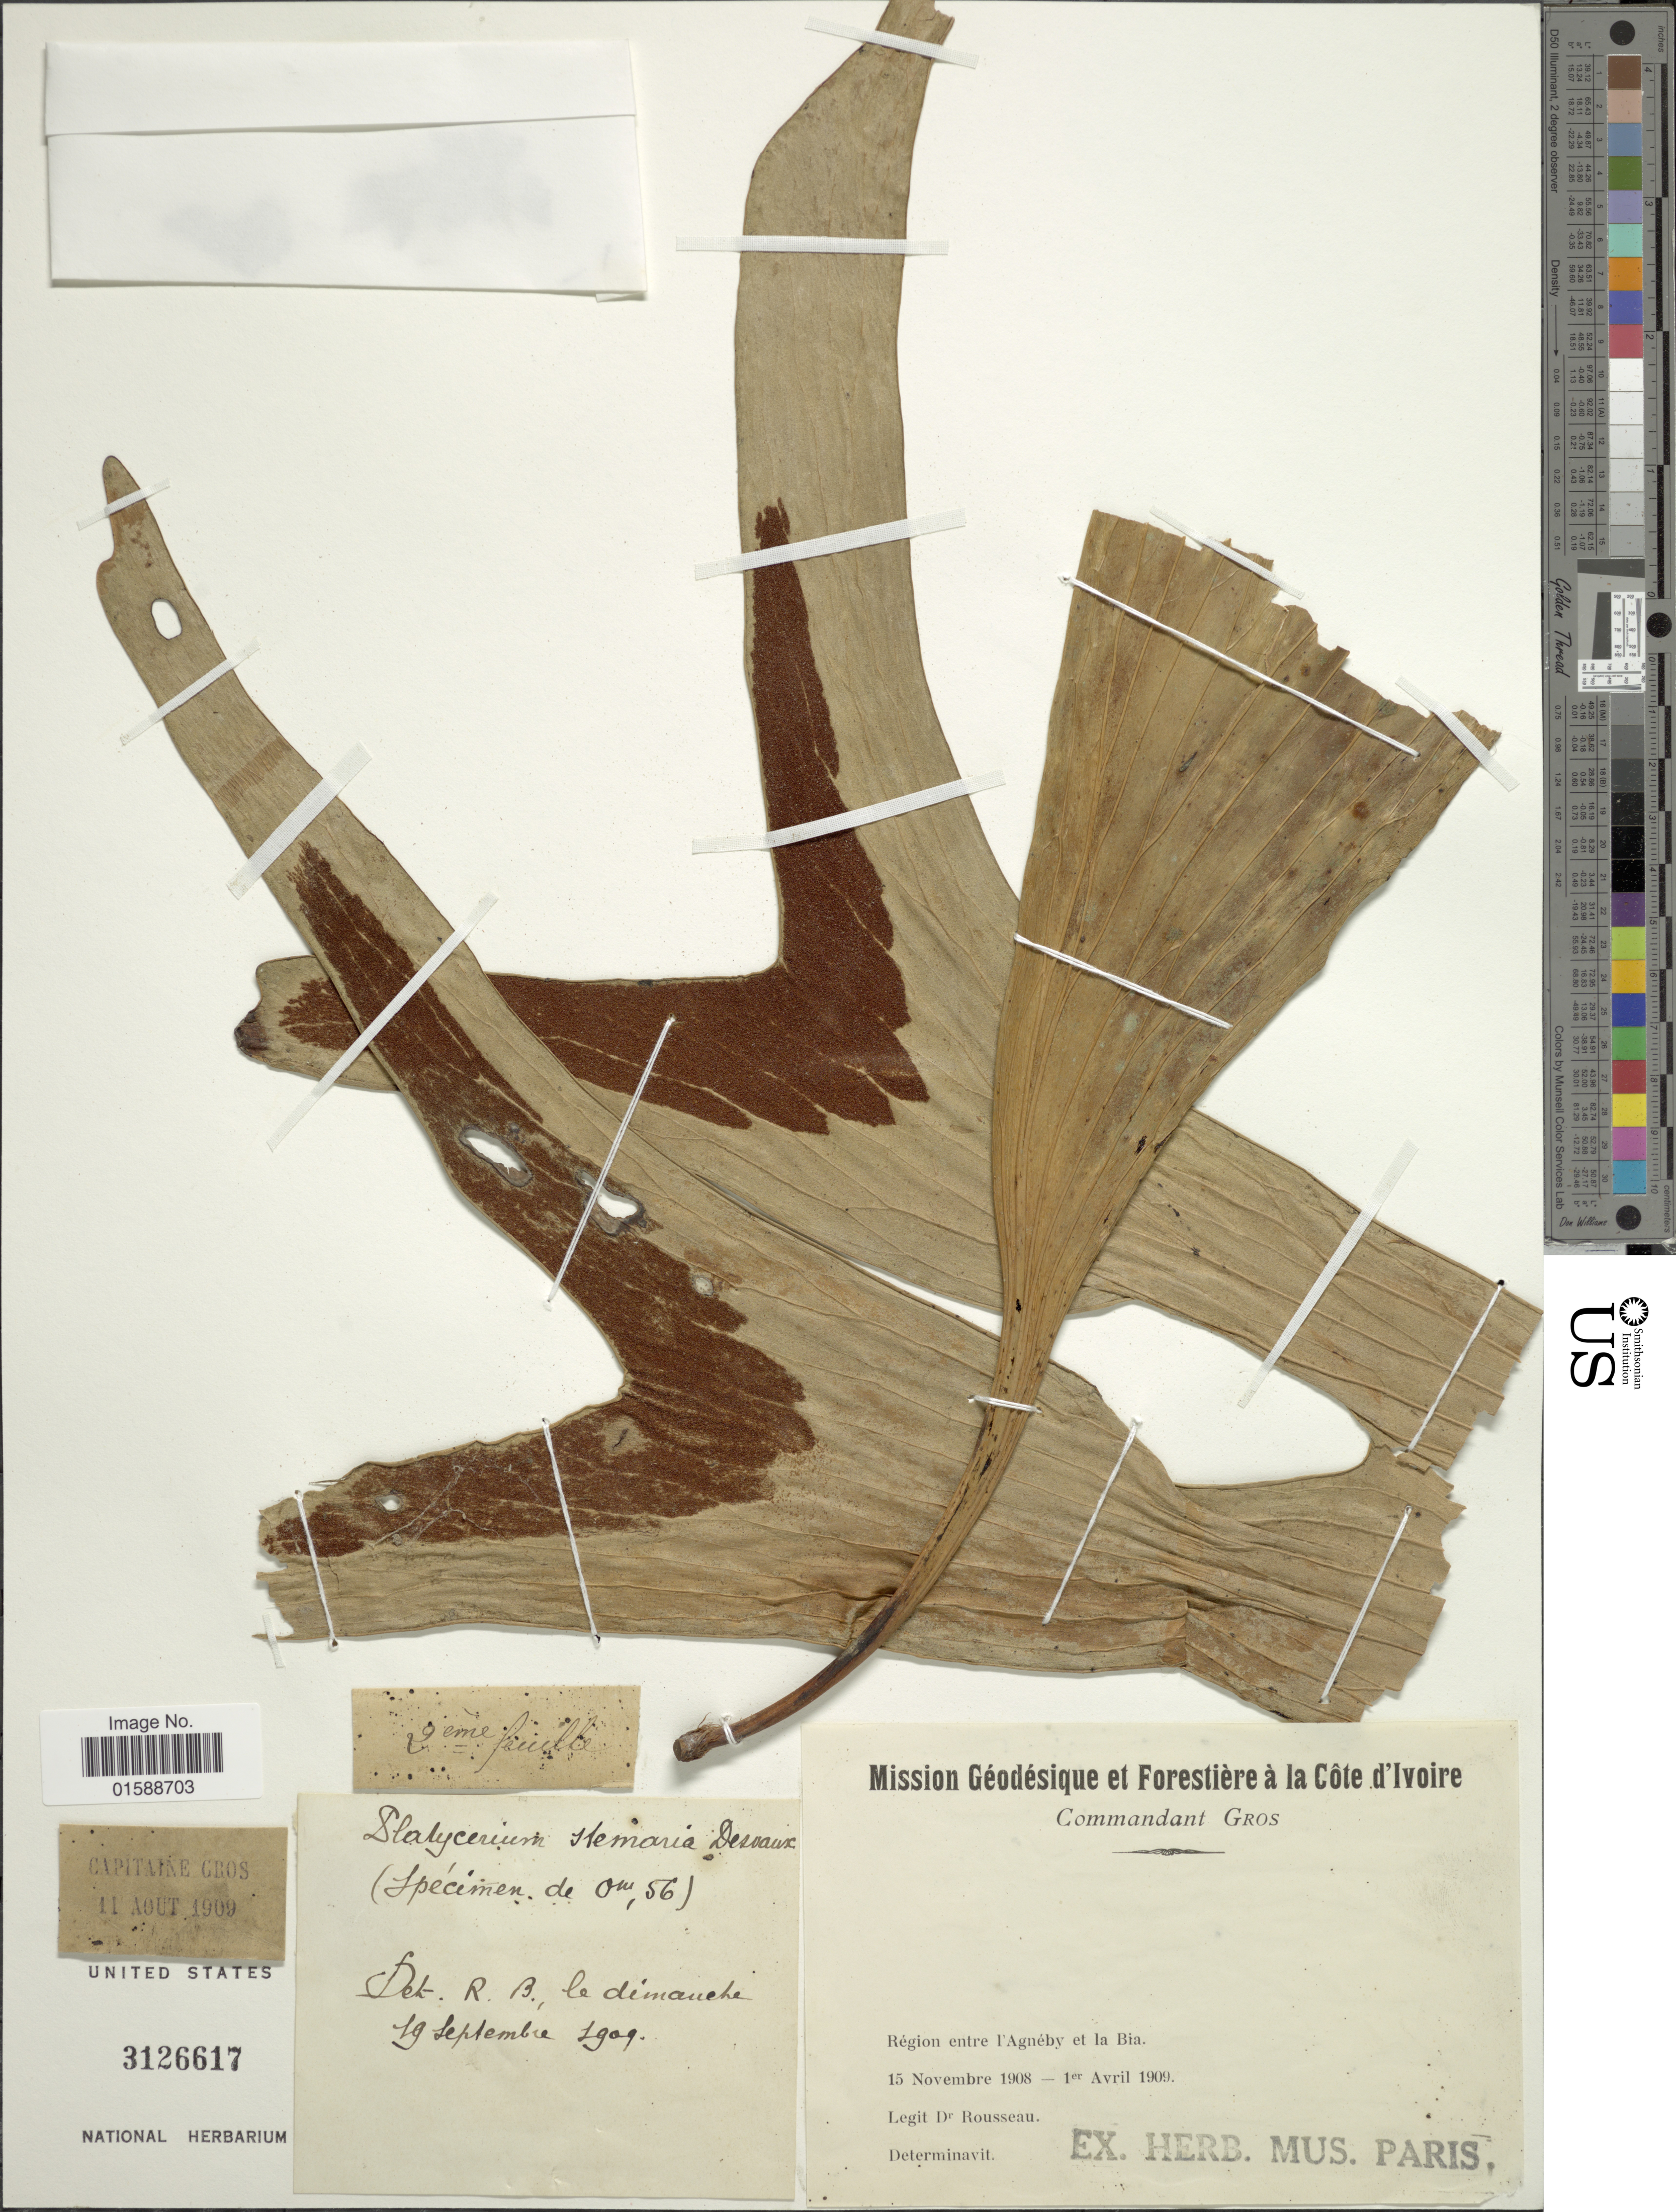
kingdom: Plantae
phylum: Tracheophyta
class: Polypodiopsida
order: Polypodiales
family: Polypodiaceae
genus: Platycerium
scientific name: Platycerium stemaria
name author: (P. Beauv.) Desv.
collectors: -- Rousseau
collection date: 1908-11-15/1909-04-01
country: Ivory Coast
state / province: Lagunes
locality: Côte d'Ivoire. Région entre l'Agnéby et la Bia. Agnébi.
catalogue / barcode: US 3126617